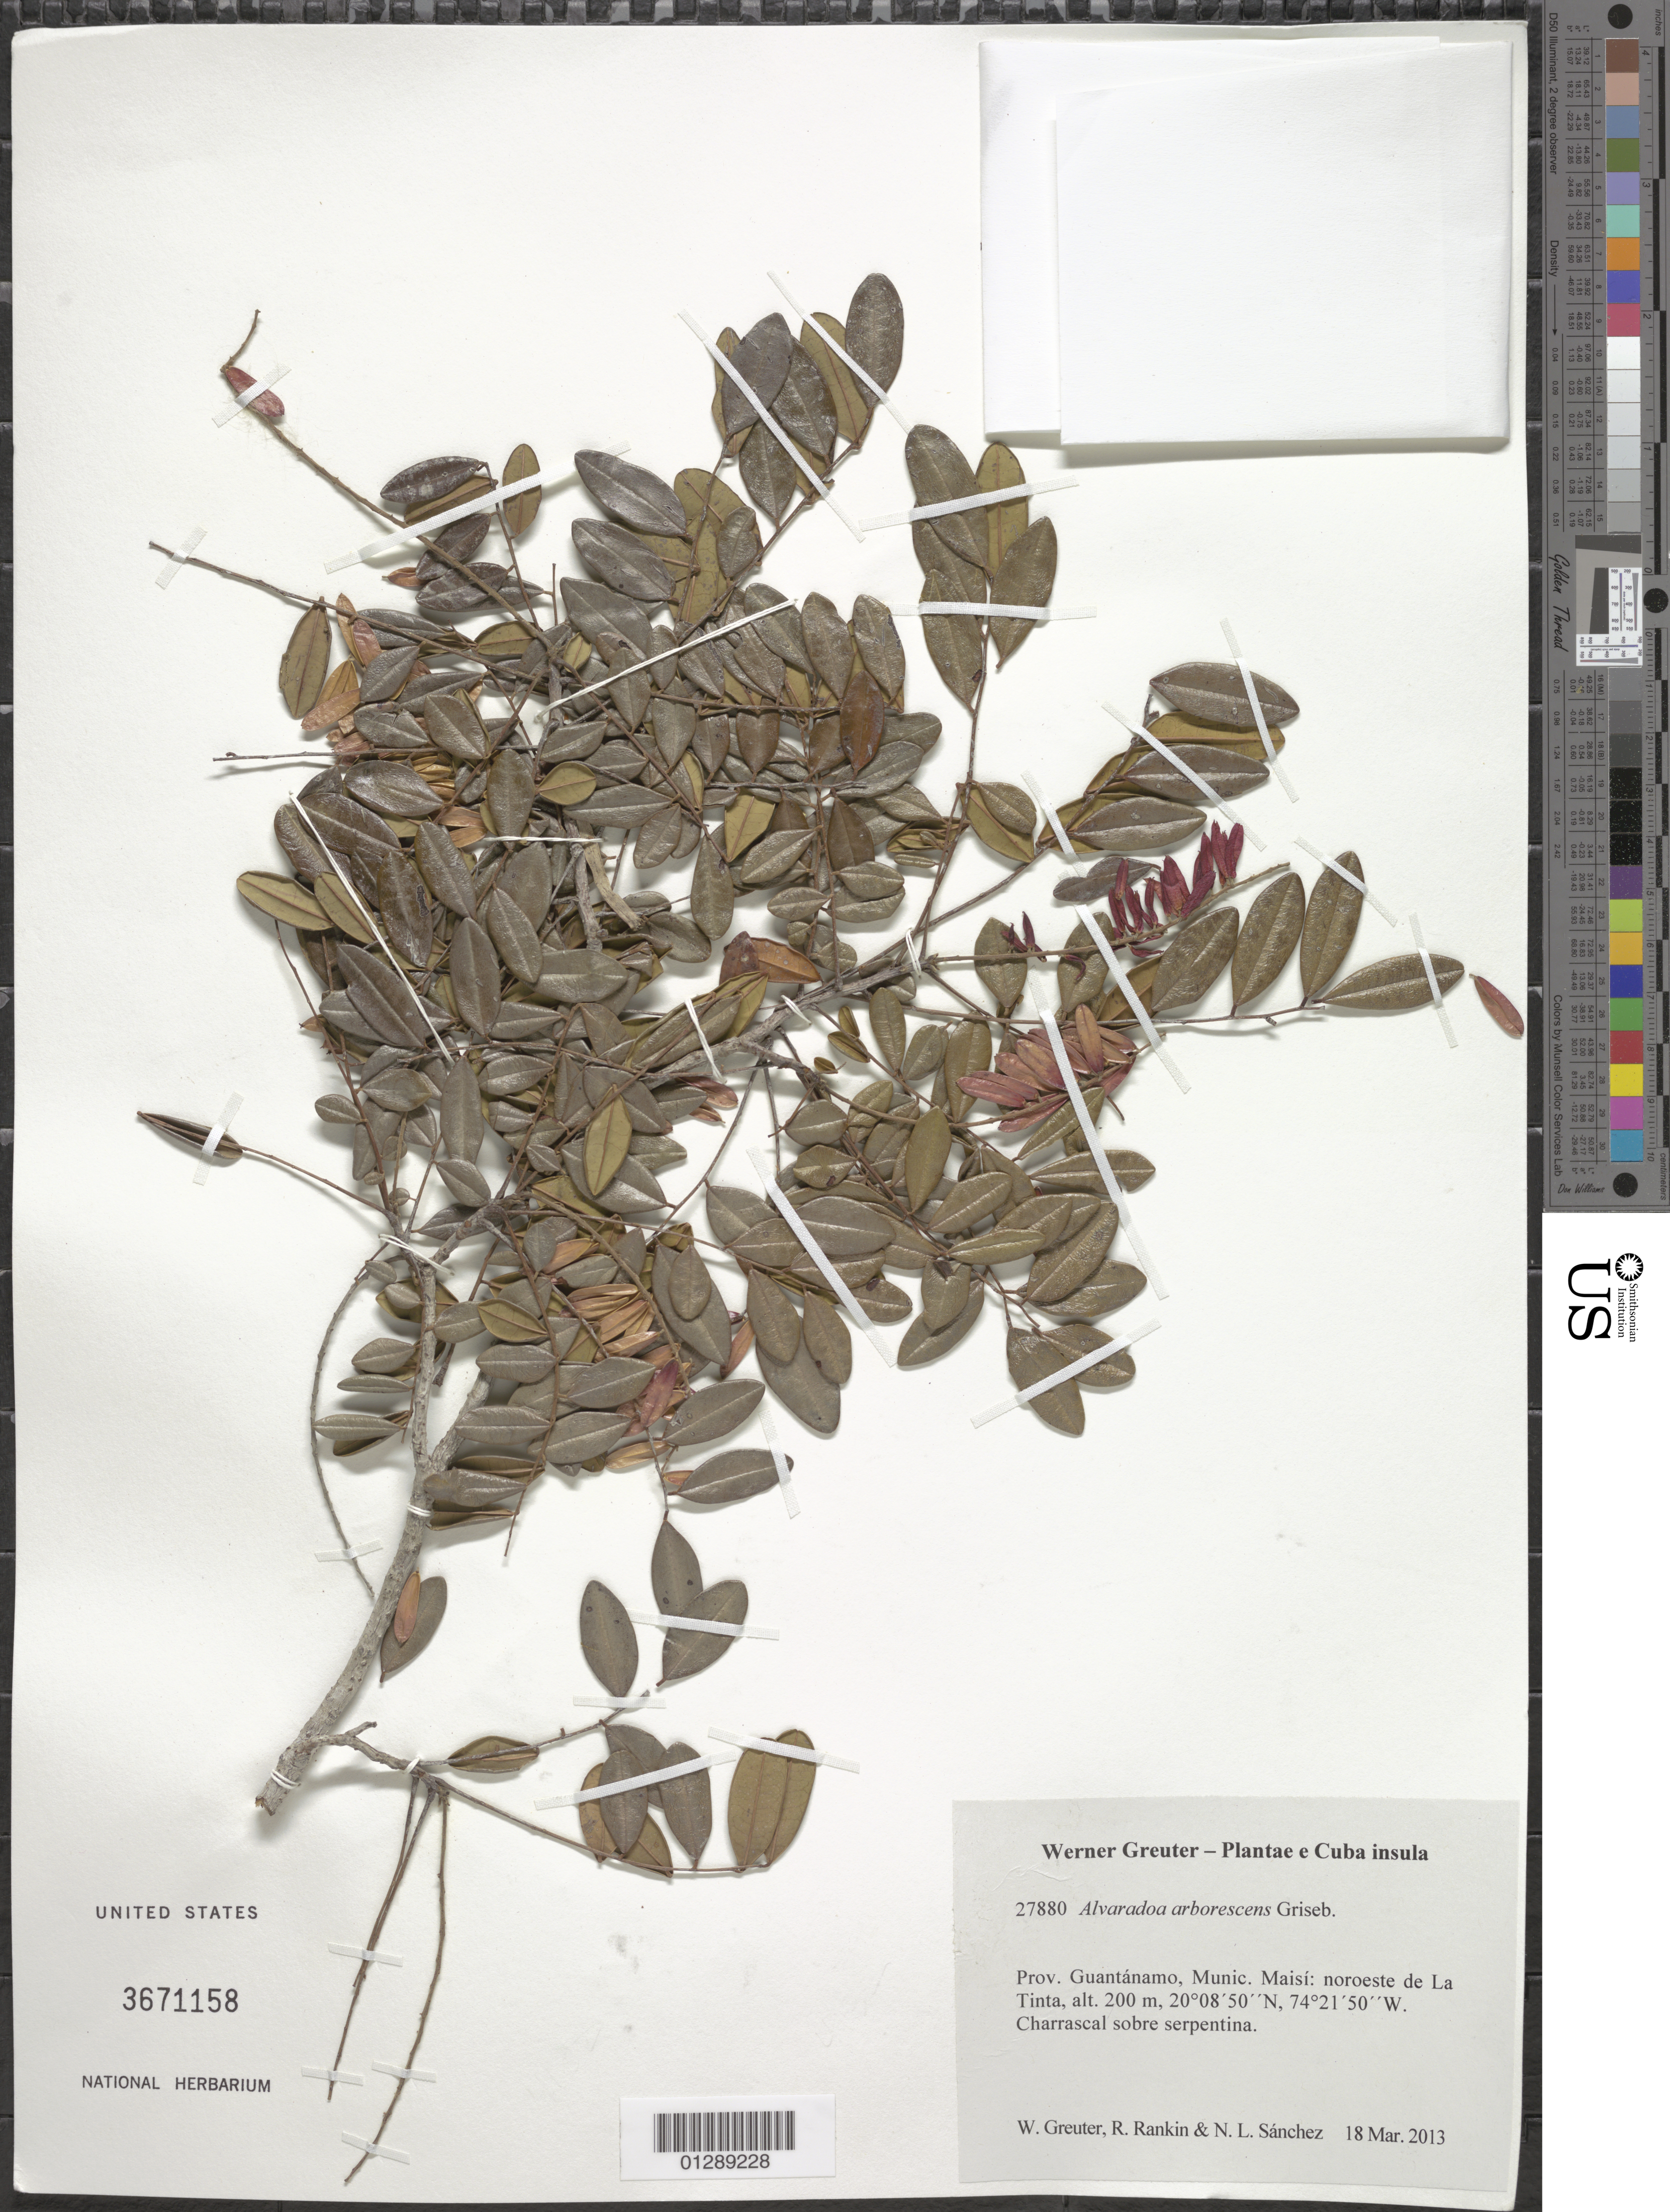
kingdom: Plantae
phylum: Tracheophyta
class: Magnoliopsida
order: Picramniales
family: Picramniaceae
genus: Alvaradoa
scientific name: Alvaradoa arborescens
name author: C. Wright in Griseb.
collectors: W. R. Greuter, R. Rankin Rodriguez & N. Sanchez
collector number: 27880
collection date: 2013-03-18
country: Cuba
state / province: Guantanamo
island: Cuba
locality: Munic. Maisí: noroeste de La Tinta.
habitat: Charascal sobre serpentina.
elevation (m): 200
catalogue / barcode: US 3671158